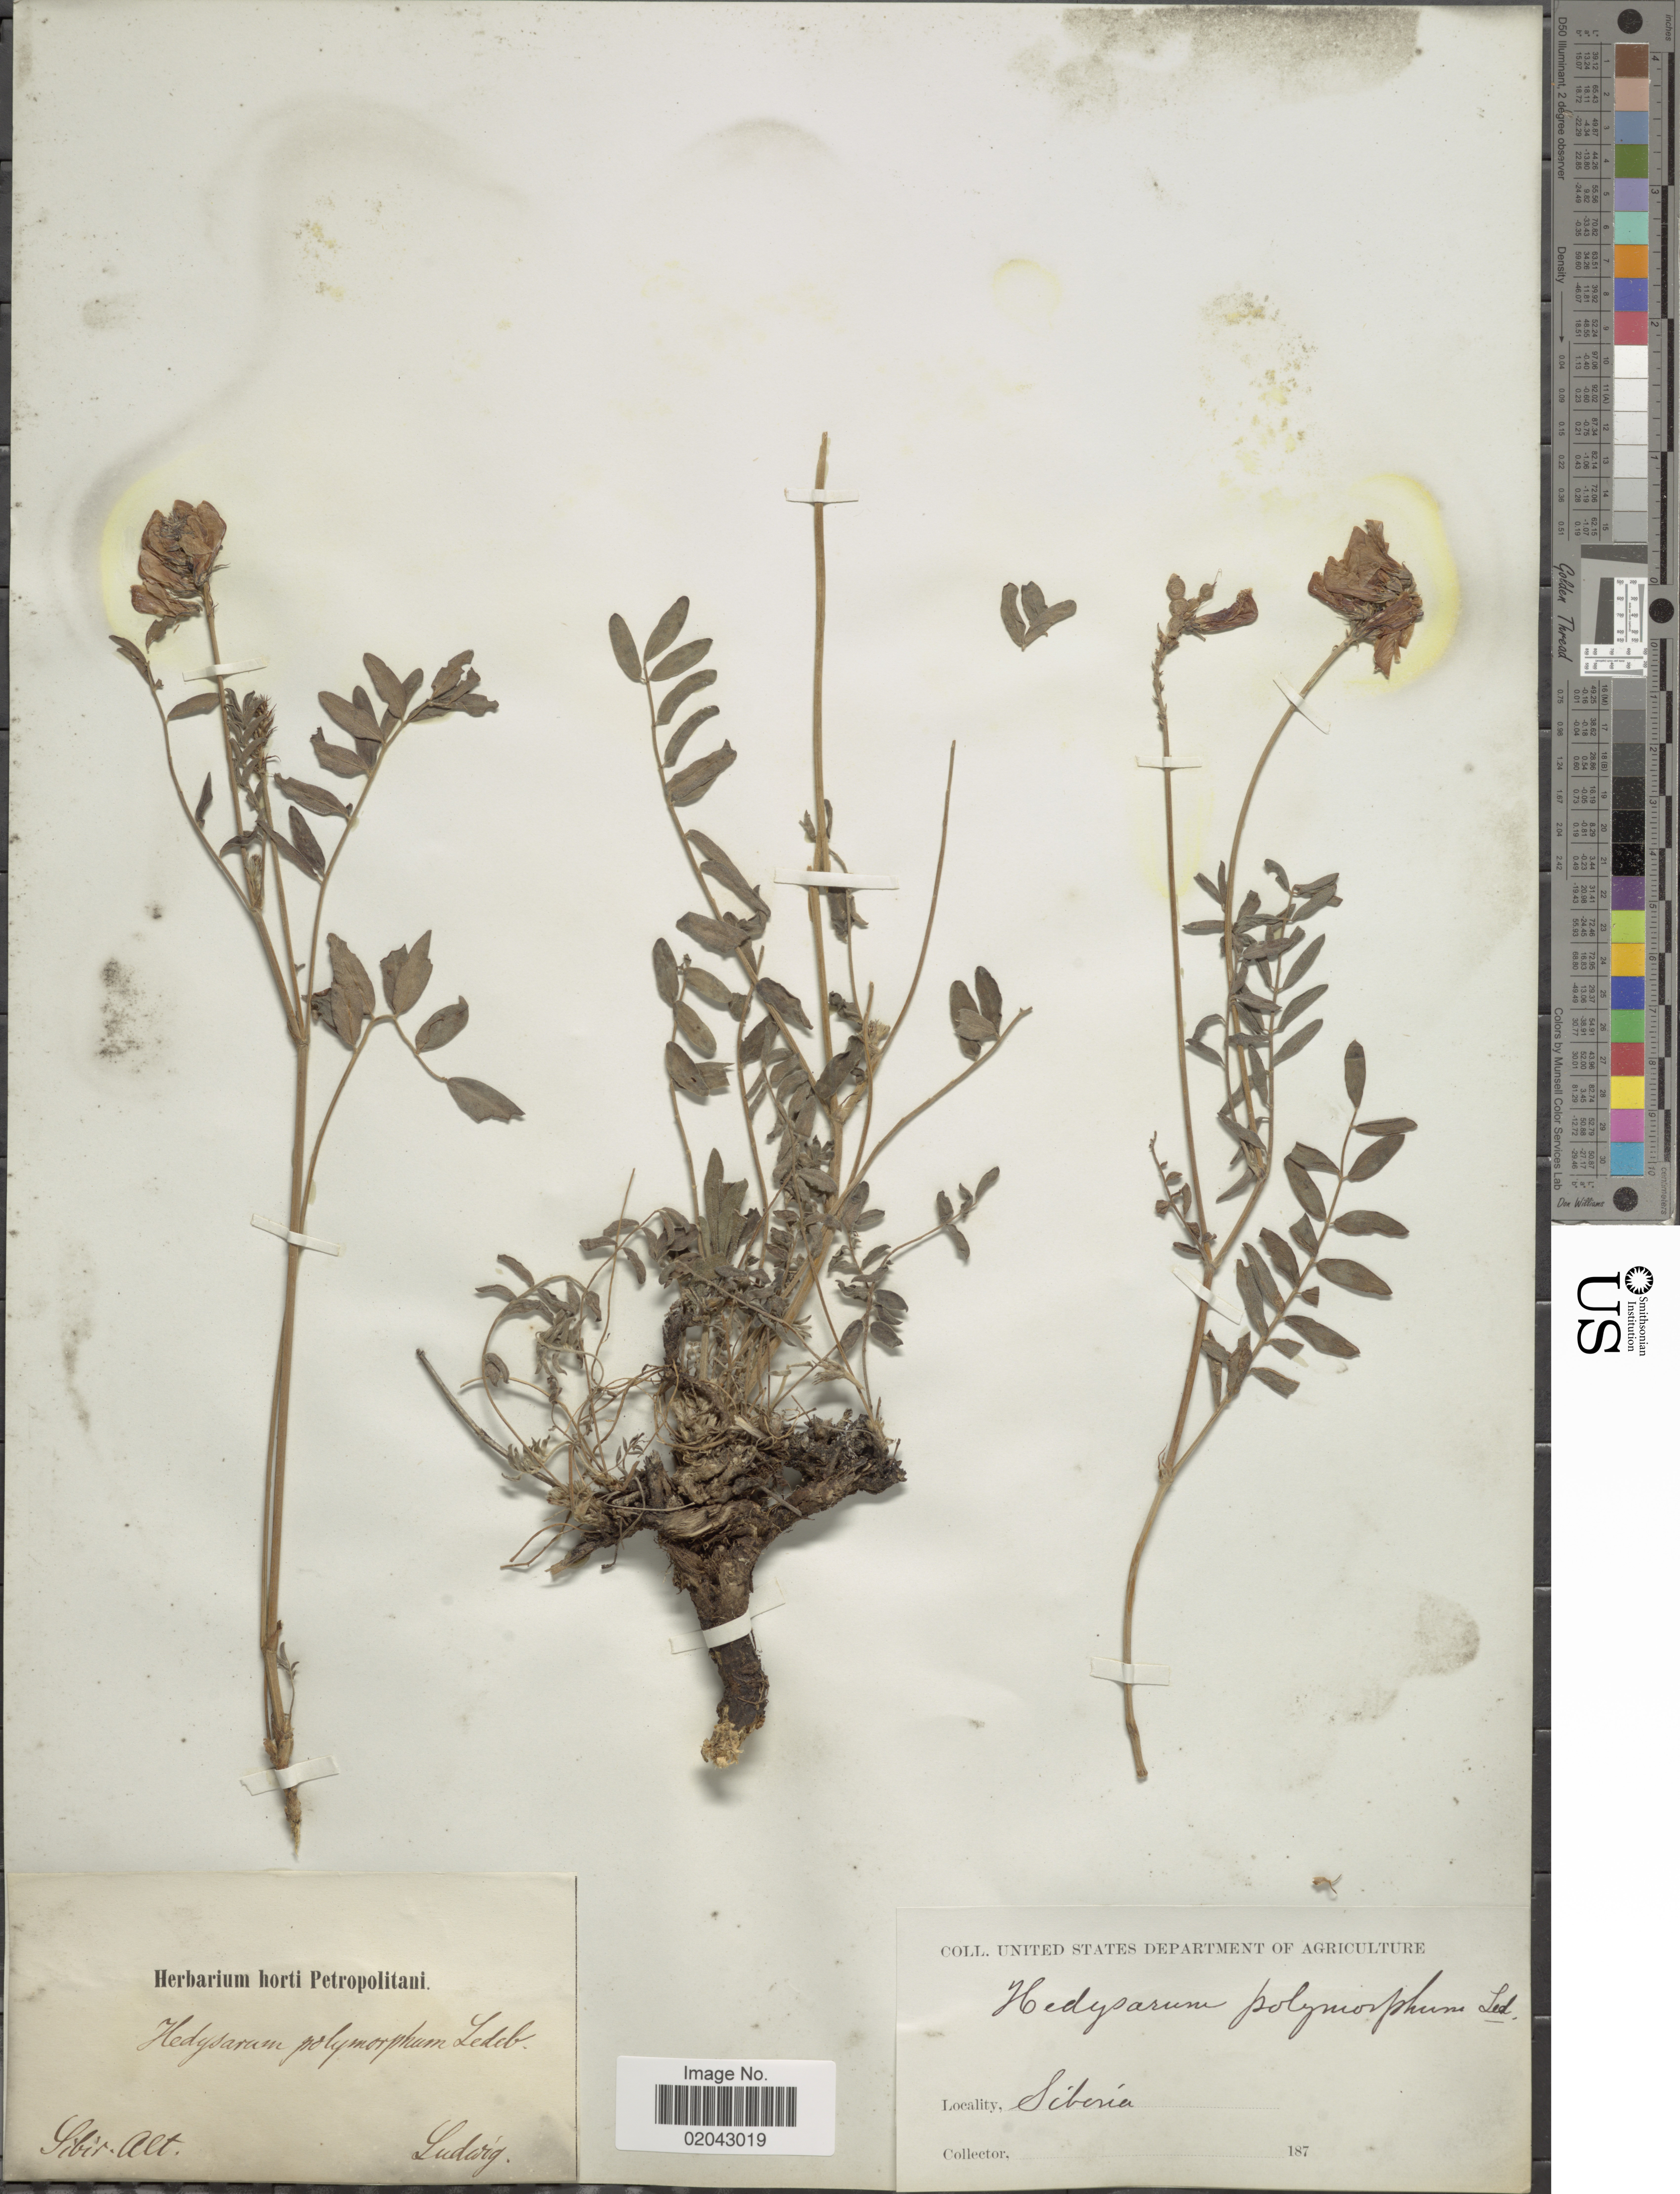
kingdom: Plantae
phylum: Tracheophyta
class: Magnoliopsida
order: Fabales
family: Fabaceae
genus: Hedysarum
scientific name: Hedysarum polymorphum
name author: Ledeb.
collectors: Ludwig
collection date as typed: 187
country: Russian Federation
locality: Siberia